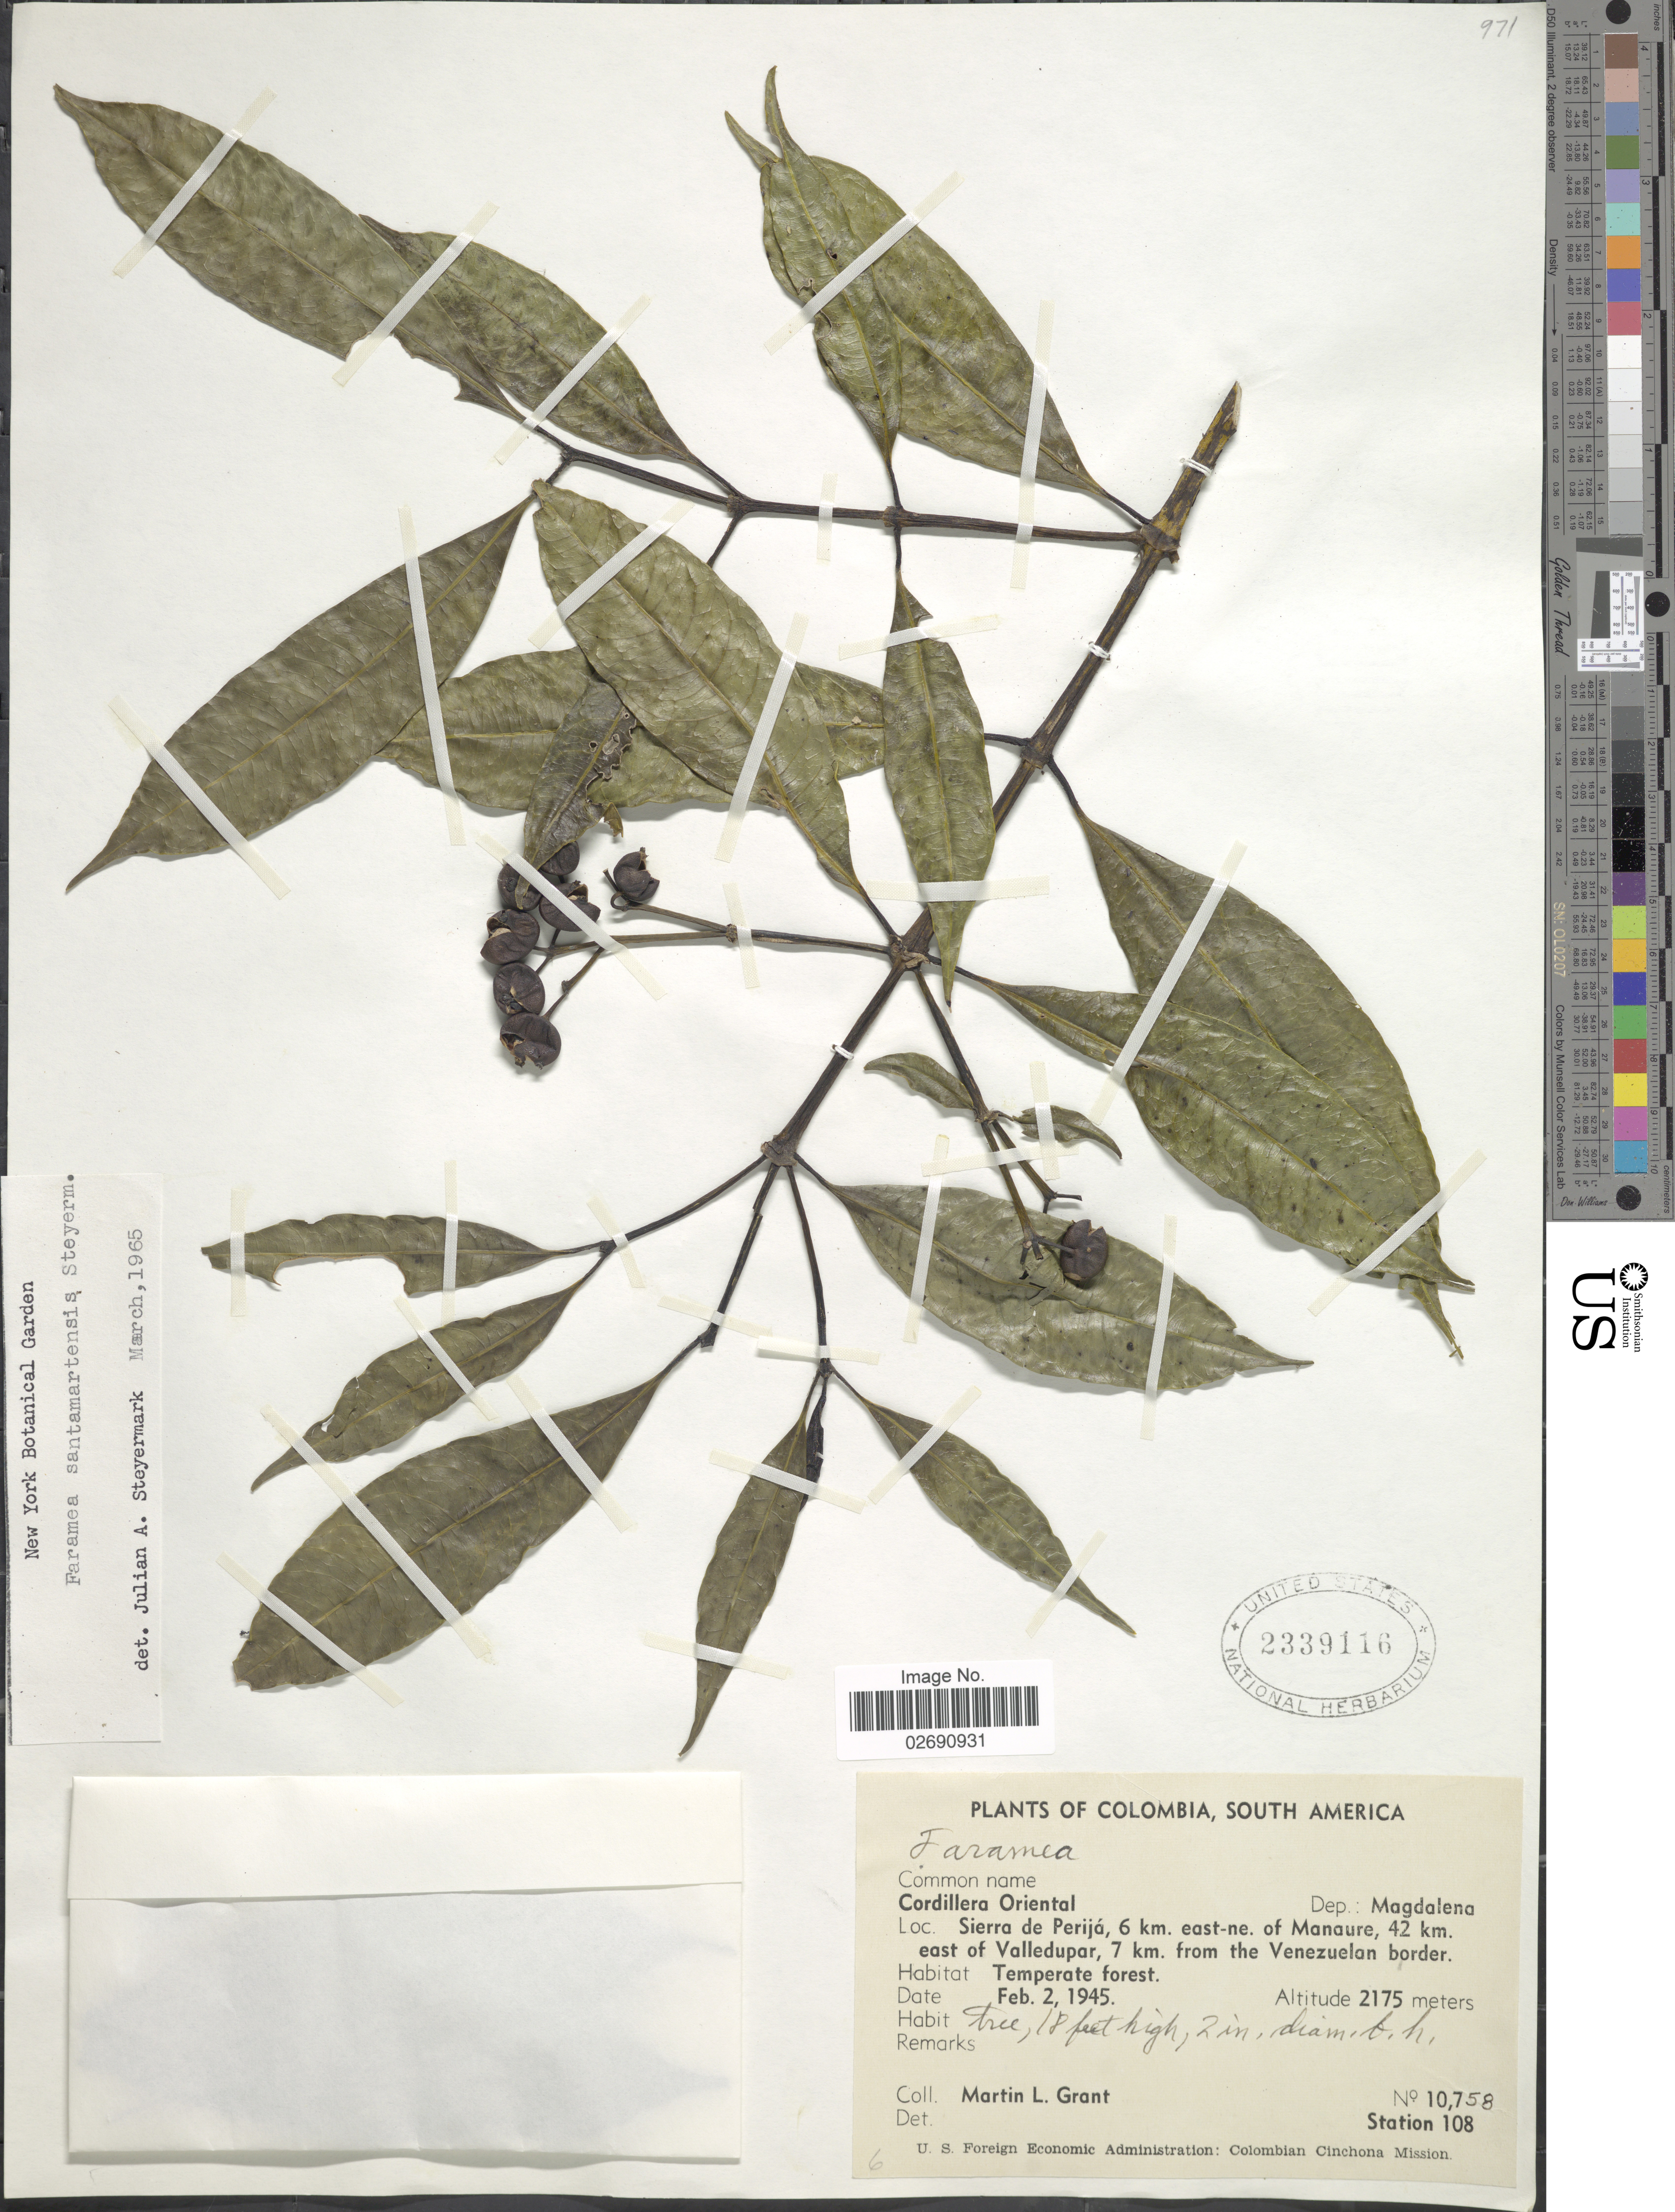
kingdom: Plantae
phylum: Tracheophyta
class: Magnoliopsida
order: Gentianales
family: Rubiaceae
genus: Faramea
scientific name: Faramea santamartensis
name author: Steyerm.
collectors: M. L. Grant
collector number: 10758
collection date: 1945-02-02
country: Colombia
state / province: Magdalena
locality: Cordillera Oriental. Sierra de Perijá, 6 km. east-ne. of Manaure, 42 km. east of Valledupar, 7 km. from the Venezuelan border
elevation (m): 2175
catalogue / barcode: US 2339116